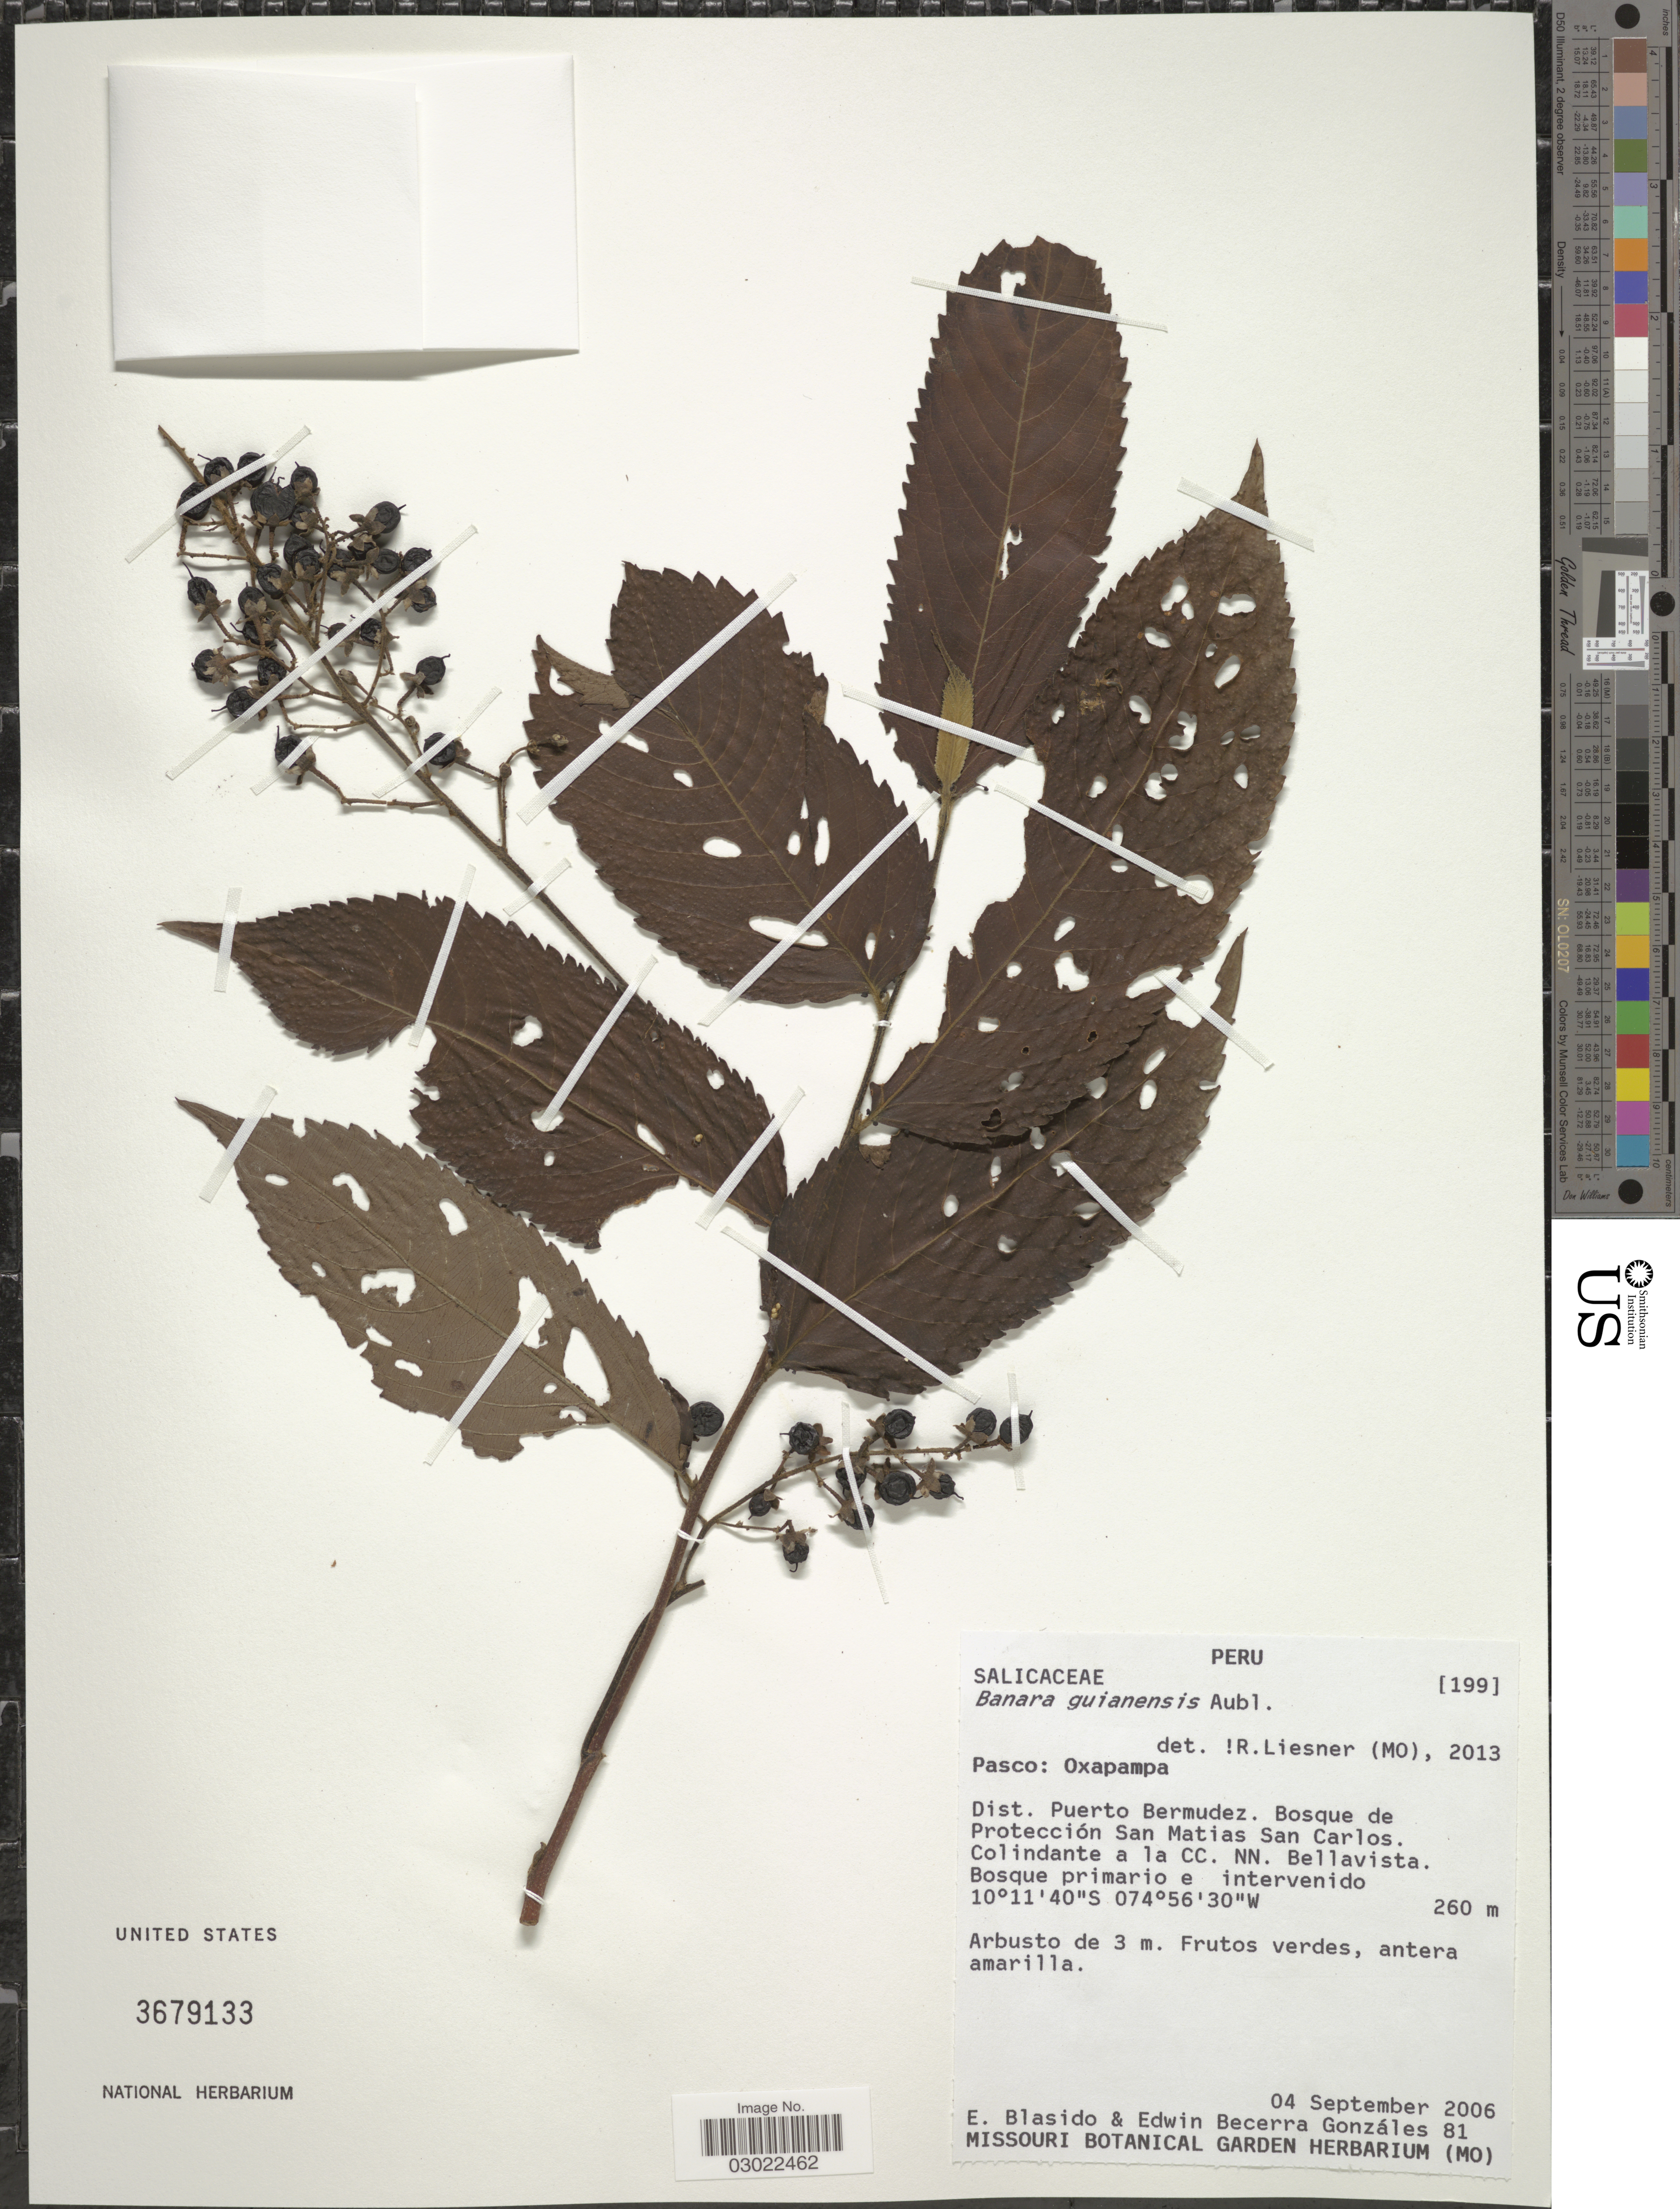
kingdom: Plantae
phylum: Tracheophyta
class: Magnoliopsida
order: Malpighiales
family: Salicaceae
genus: Banara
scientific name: Banara guianensis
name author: Aubl.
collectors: E. Blasido & E. Gonzáles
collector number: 81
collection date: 2006-09-04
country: Peru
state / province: Pasco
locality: Oxapampa. Dist. Puerto Bermudez. Bosque de Protección San Matias San Carlos. Colindante a la CC. NN. Bellavista.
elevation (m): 260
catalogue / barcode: US 3679133